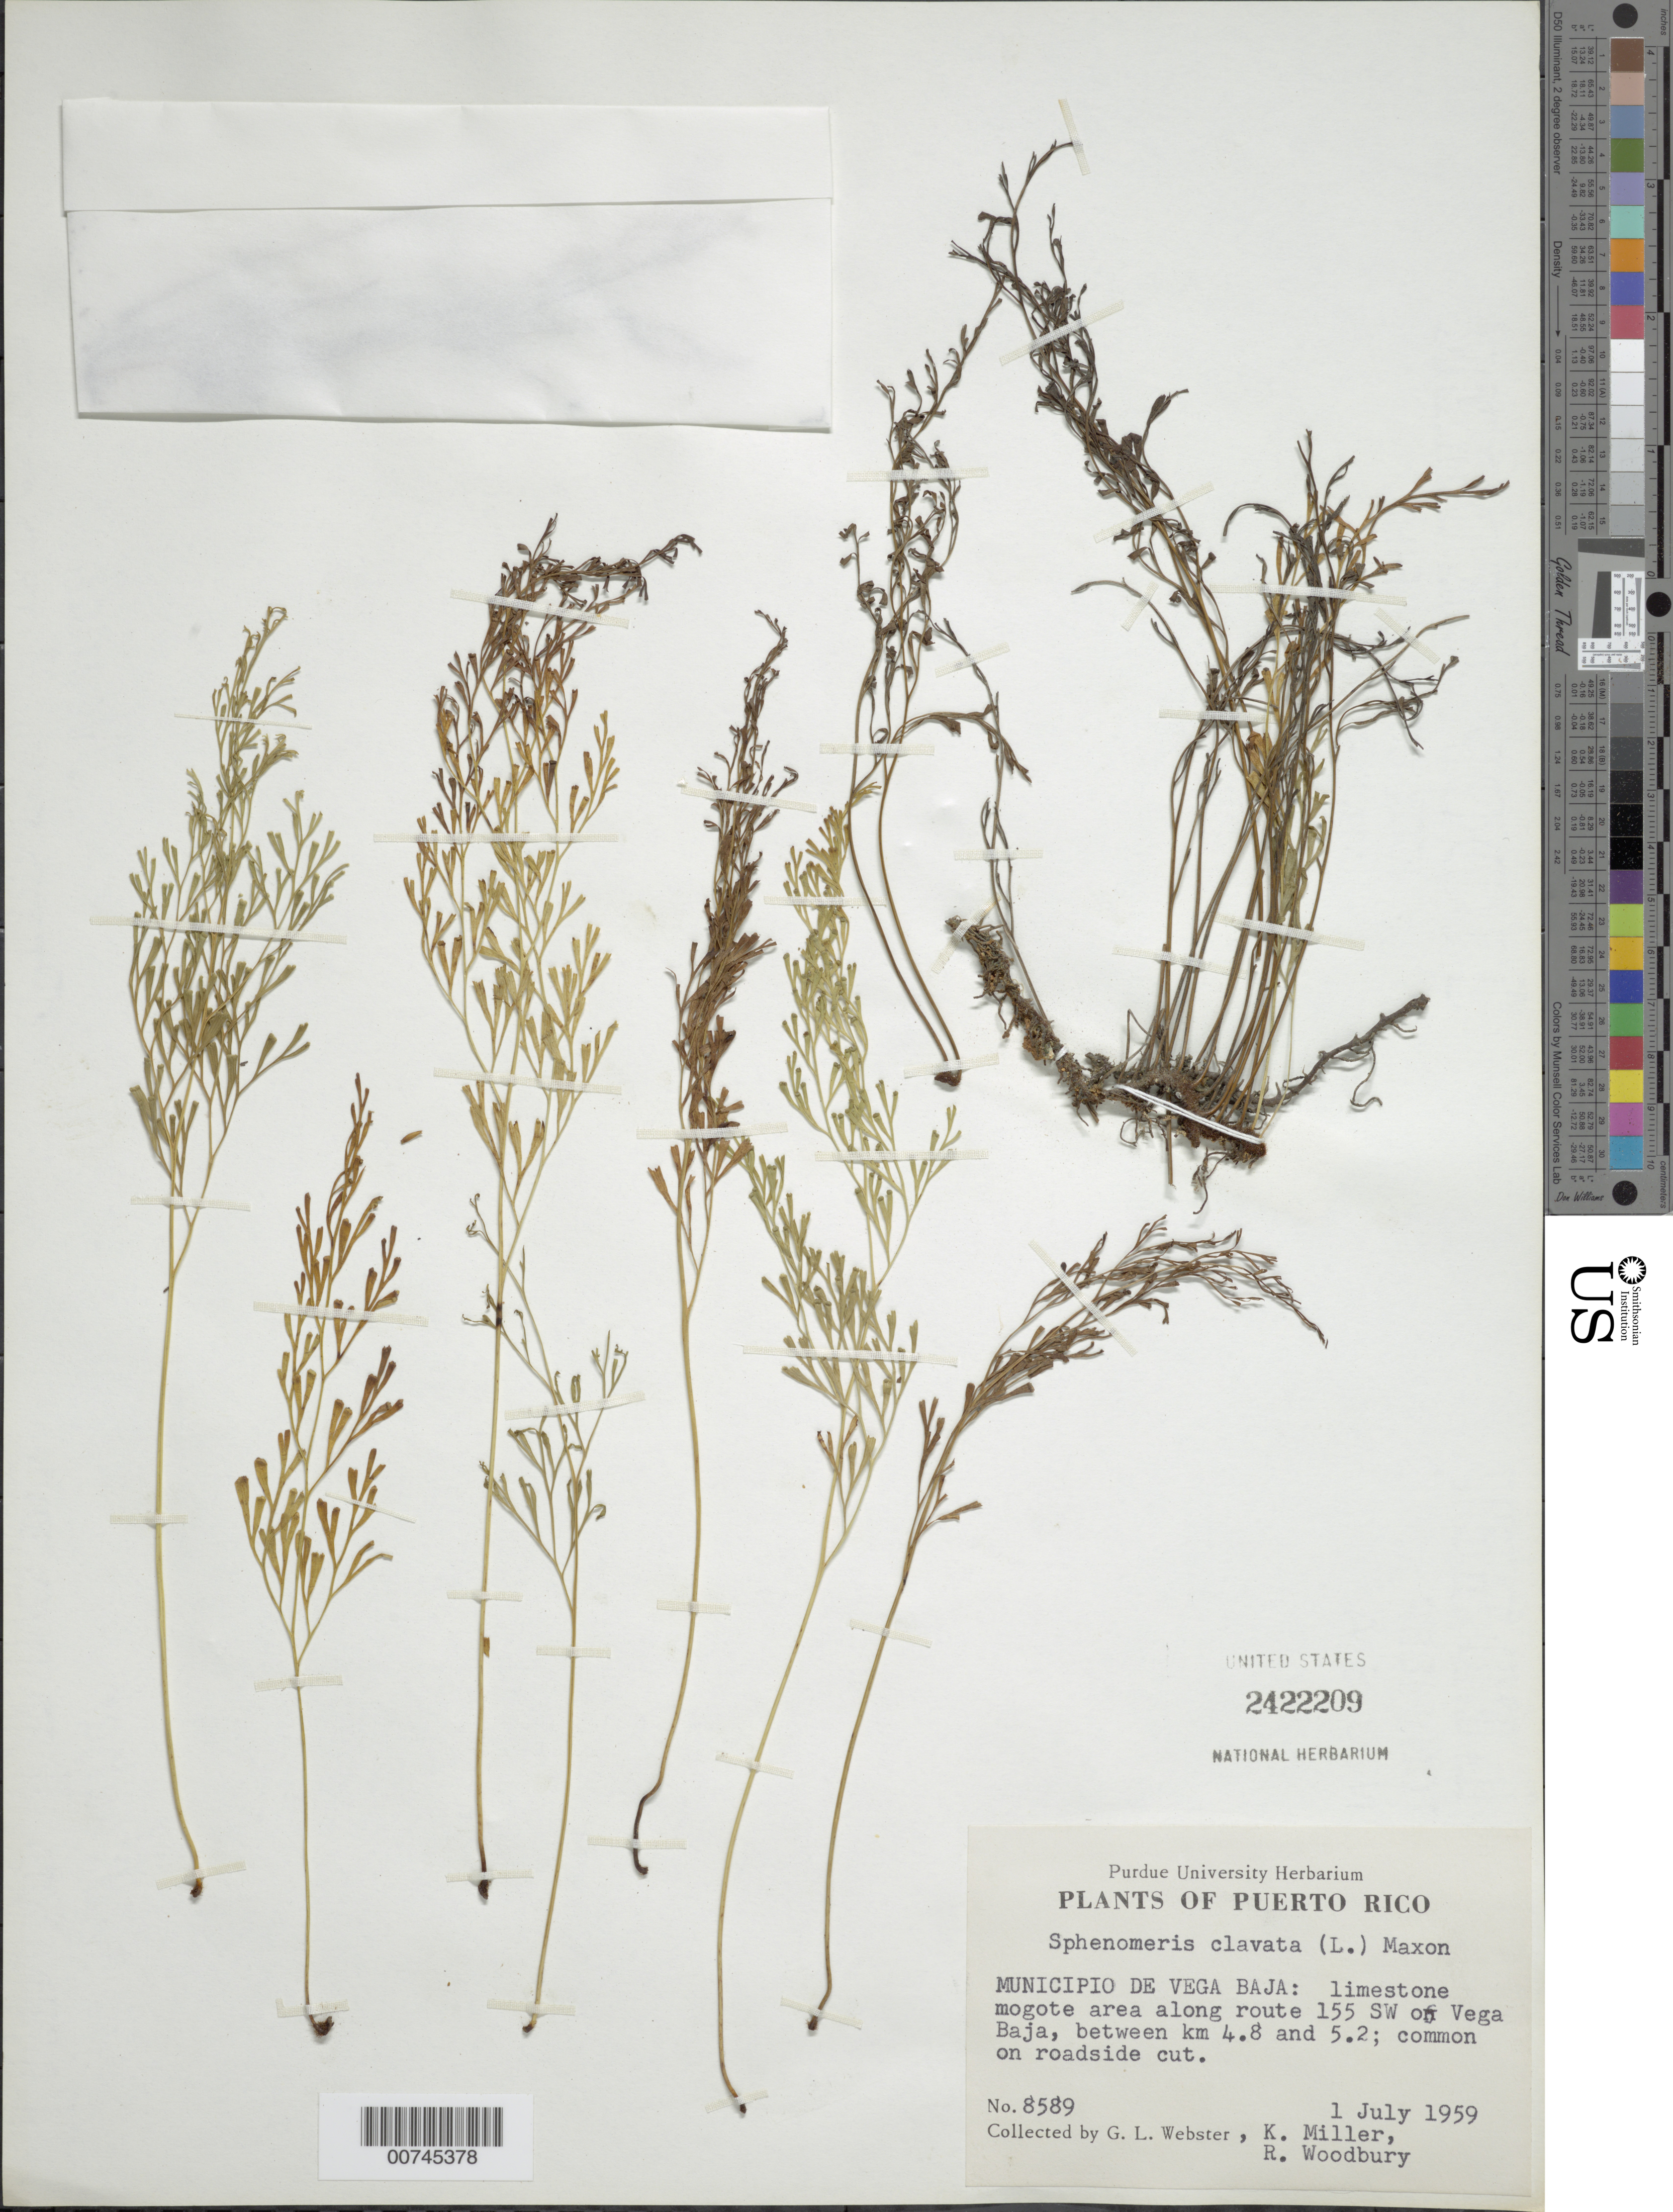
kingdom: Plantae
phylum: Tracheophyta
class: Polypodiopsida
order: Polypodiales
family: Lindsaeaceae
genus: Sphenomeris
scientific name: Sphenomeris clavata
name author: (L.) Maxon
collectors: G. L. Webster, K. I. Miller & R. O. Woodbury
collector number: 8589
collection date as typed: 01 Jul 1959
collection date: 1959-07-01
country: Puerto Rico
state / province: Vega Baja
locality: Mun. Vega Baja: Along route 155 SW of Vega Baja, between km 4.8 and 5.2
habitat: Limestone mogote area; common on roadside cut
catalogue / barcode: US 2422209